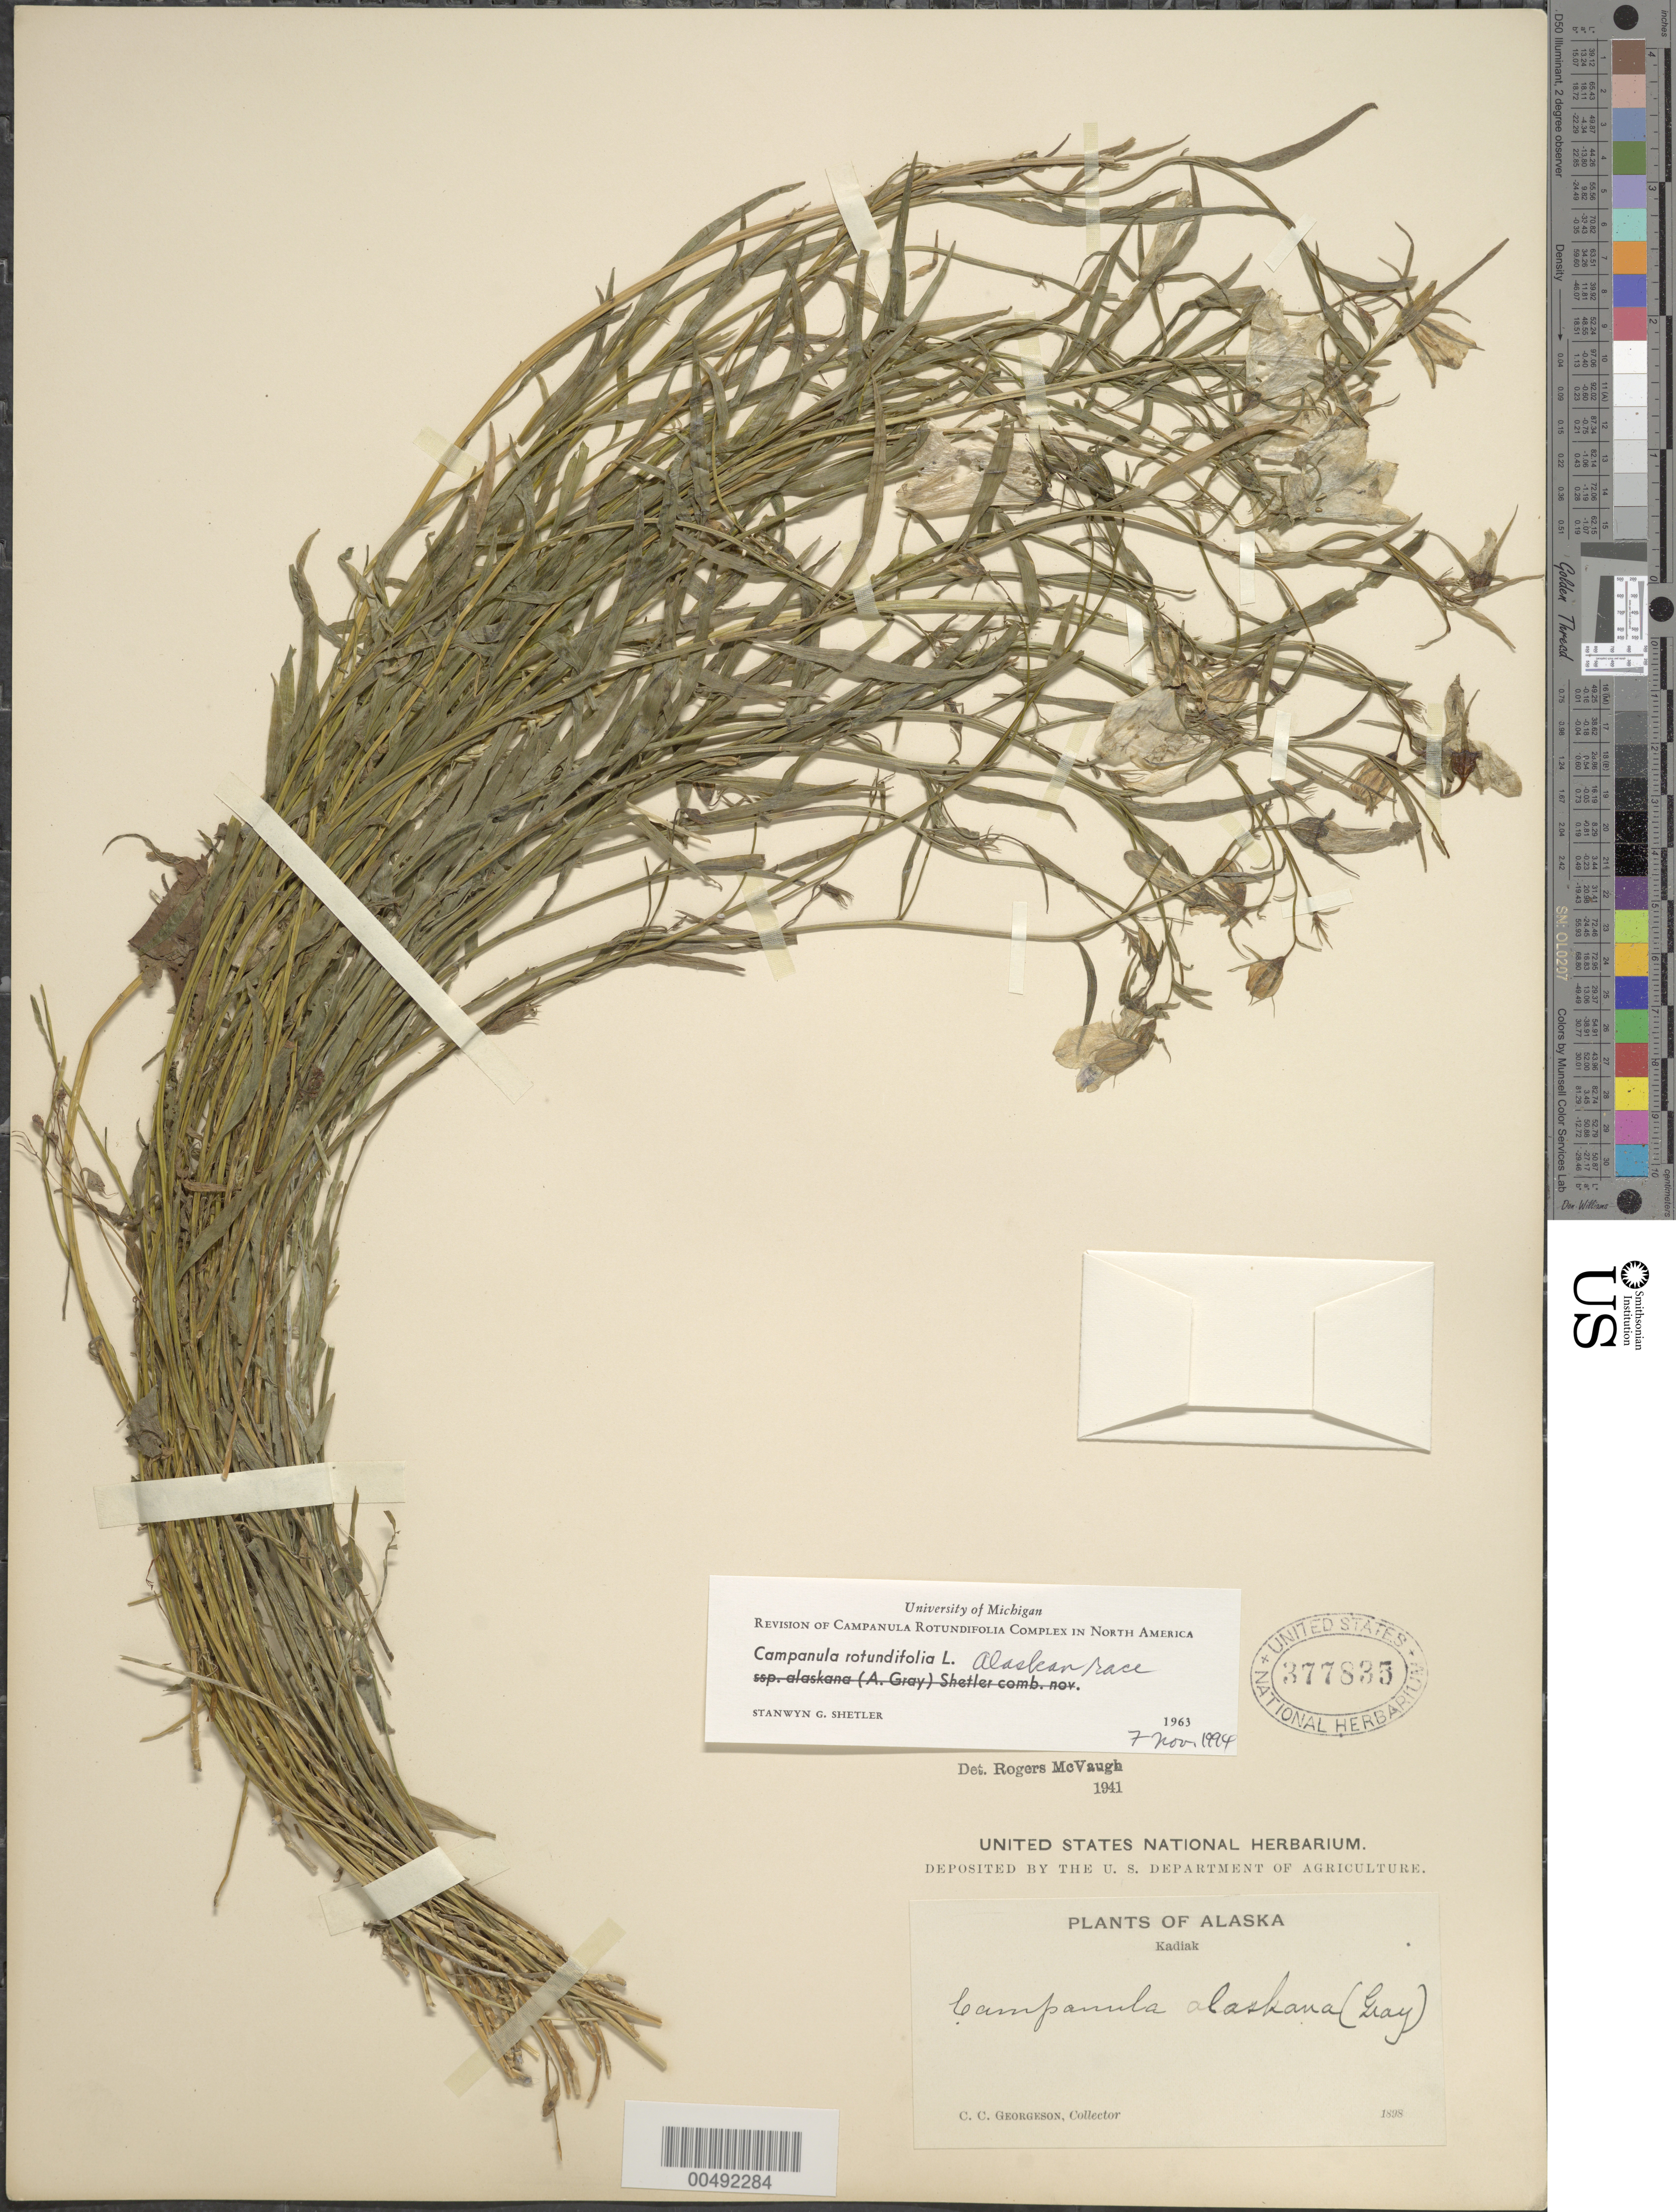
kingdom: Plantae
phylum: Tracheophyta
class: Magnoliopsida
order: Asterales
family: Campanulaceae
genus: Campanula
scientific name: Campanula rotundifolia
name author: L.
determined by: Shetler, Stanwyn G., (US), NMNH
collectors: C. Georgeson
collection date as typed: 1898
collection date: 1898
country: United States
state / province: Alaska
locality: Kadiak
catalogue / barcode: US 377835